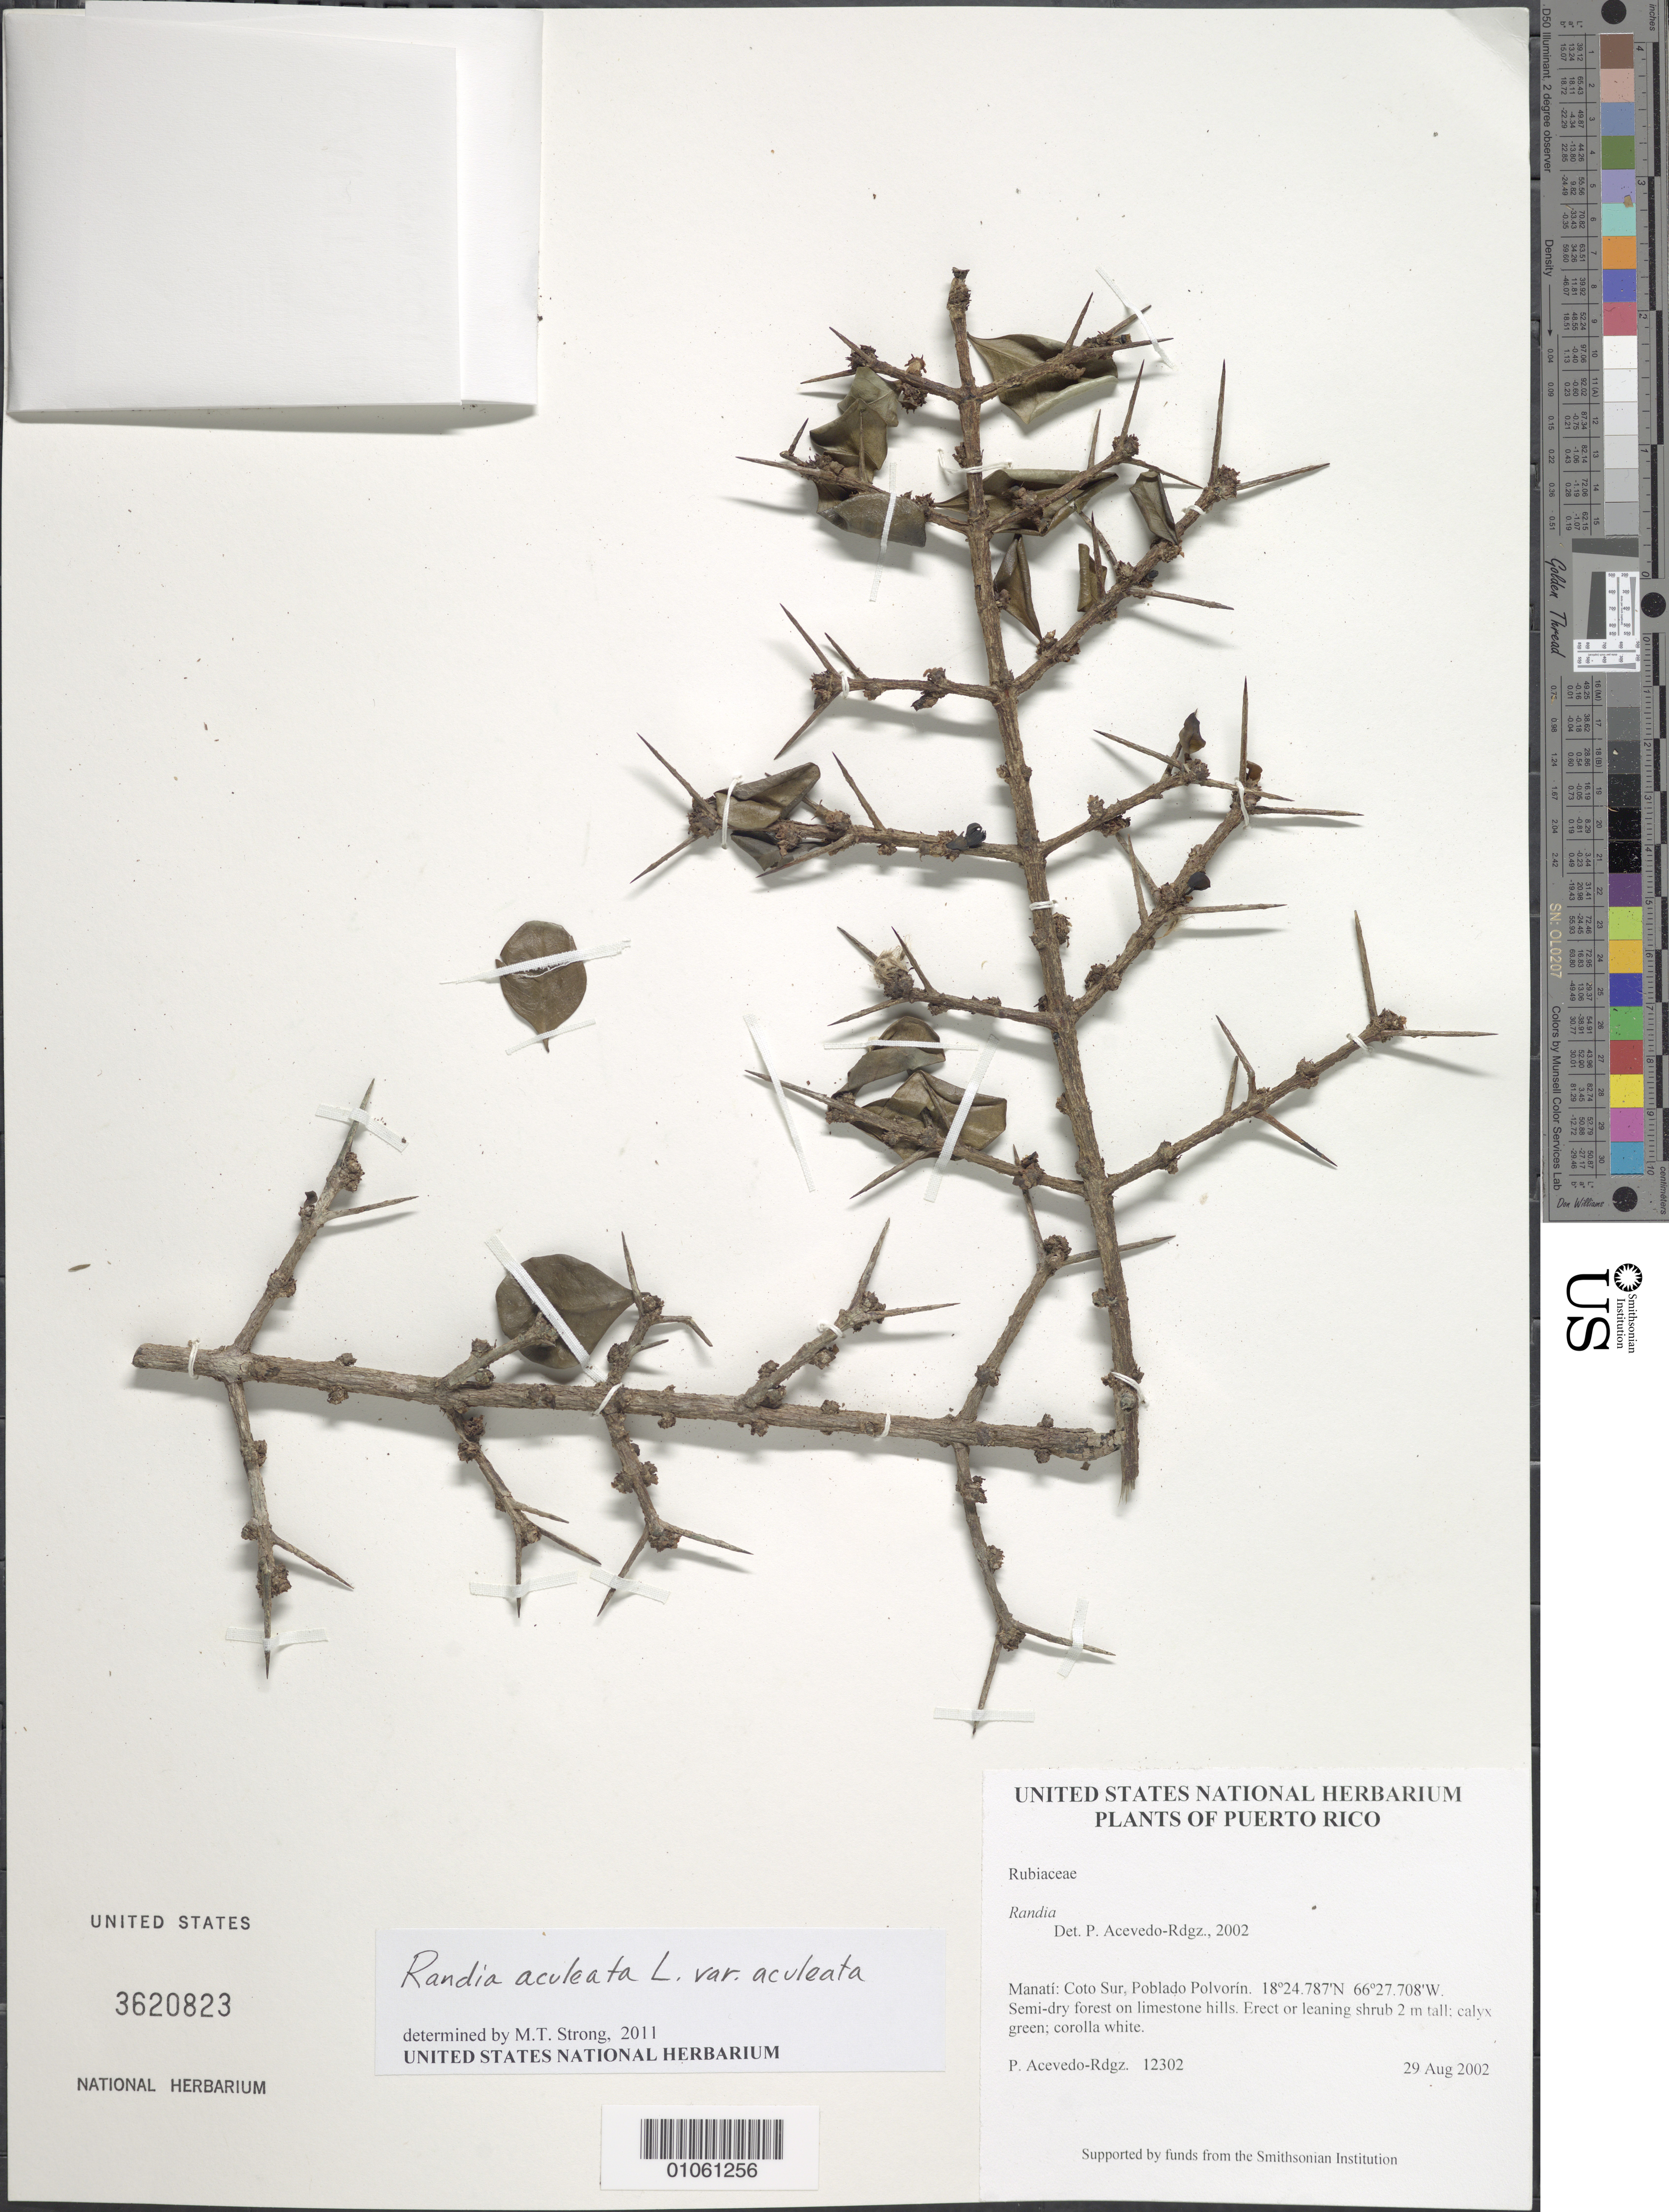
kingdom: Plantae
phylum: Tracheophyta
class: Magnoliopsida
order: Gentianales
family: Rubiaceae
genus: Randia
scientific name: Randia aculeata var. aculeata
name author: L.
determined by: Strong, M. T., (US), Smithsonian Institution - National Museum of Natural History (UNITED STATES)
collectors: P. Acevedo-Rodr.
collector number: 12302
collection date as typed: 29 Aug 2002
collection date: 2002-08-29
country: Puerto Rico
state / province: Manatí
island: Puerto Rico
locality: Manatí: Coto Sur, Poblado Polvorín.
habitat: Semi-dry forest on limestone hills.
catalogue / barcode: US 3620823